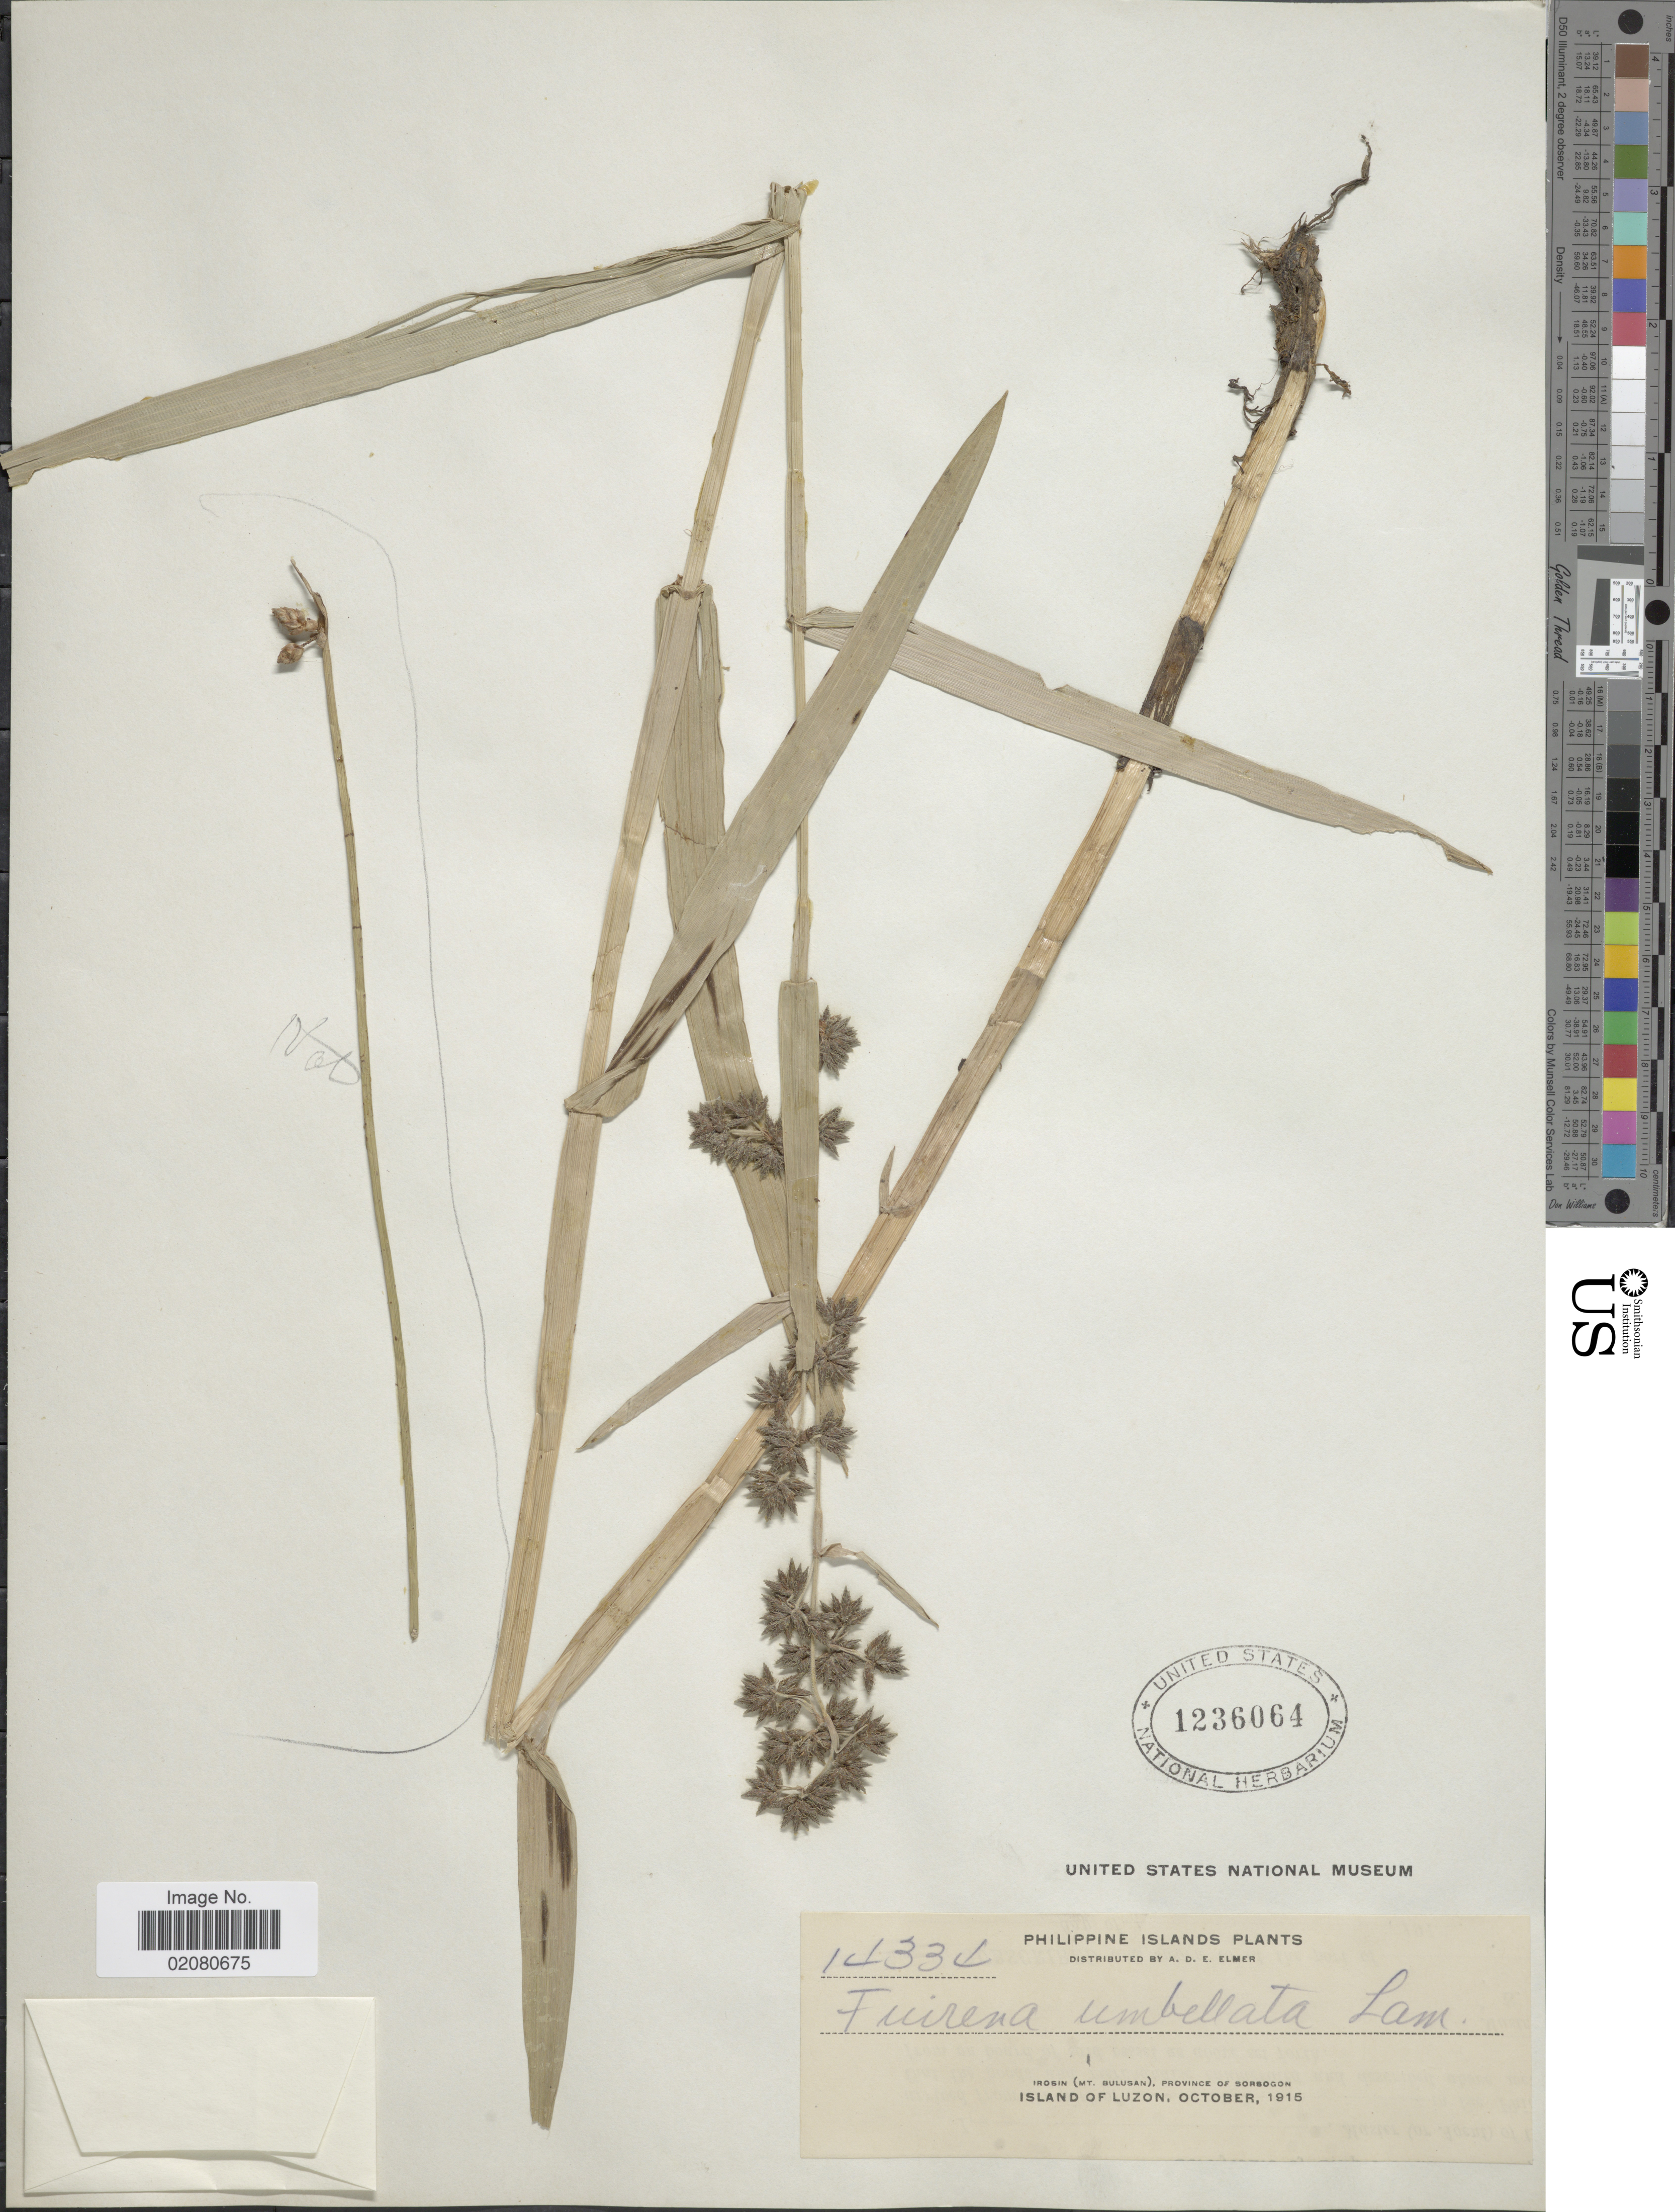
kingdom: Plantae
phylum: Tracheophyta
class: Liliopsida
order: Poales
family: Cyperaceae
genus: Fuirena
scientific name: Fuirena umbellata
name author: Rottb.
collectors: A. D. E. Elmer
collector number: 14334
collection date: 1915-10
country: Philippines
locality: Irosin (Mt. Bulusan), Province of Sorsogon, Island of Luzon.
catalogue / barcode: US 1236064